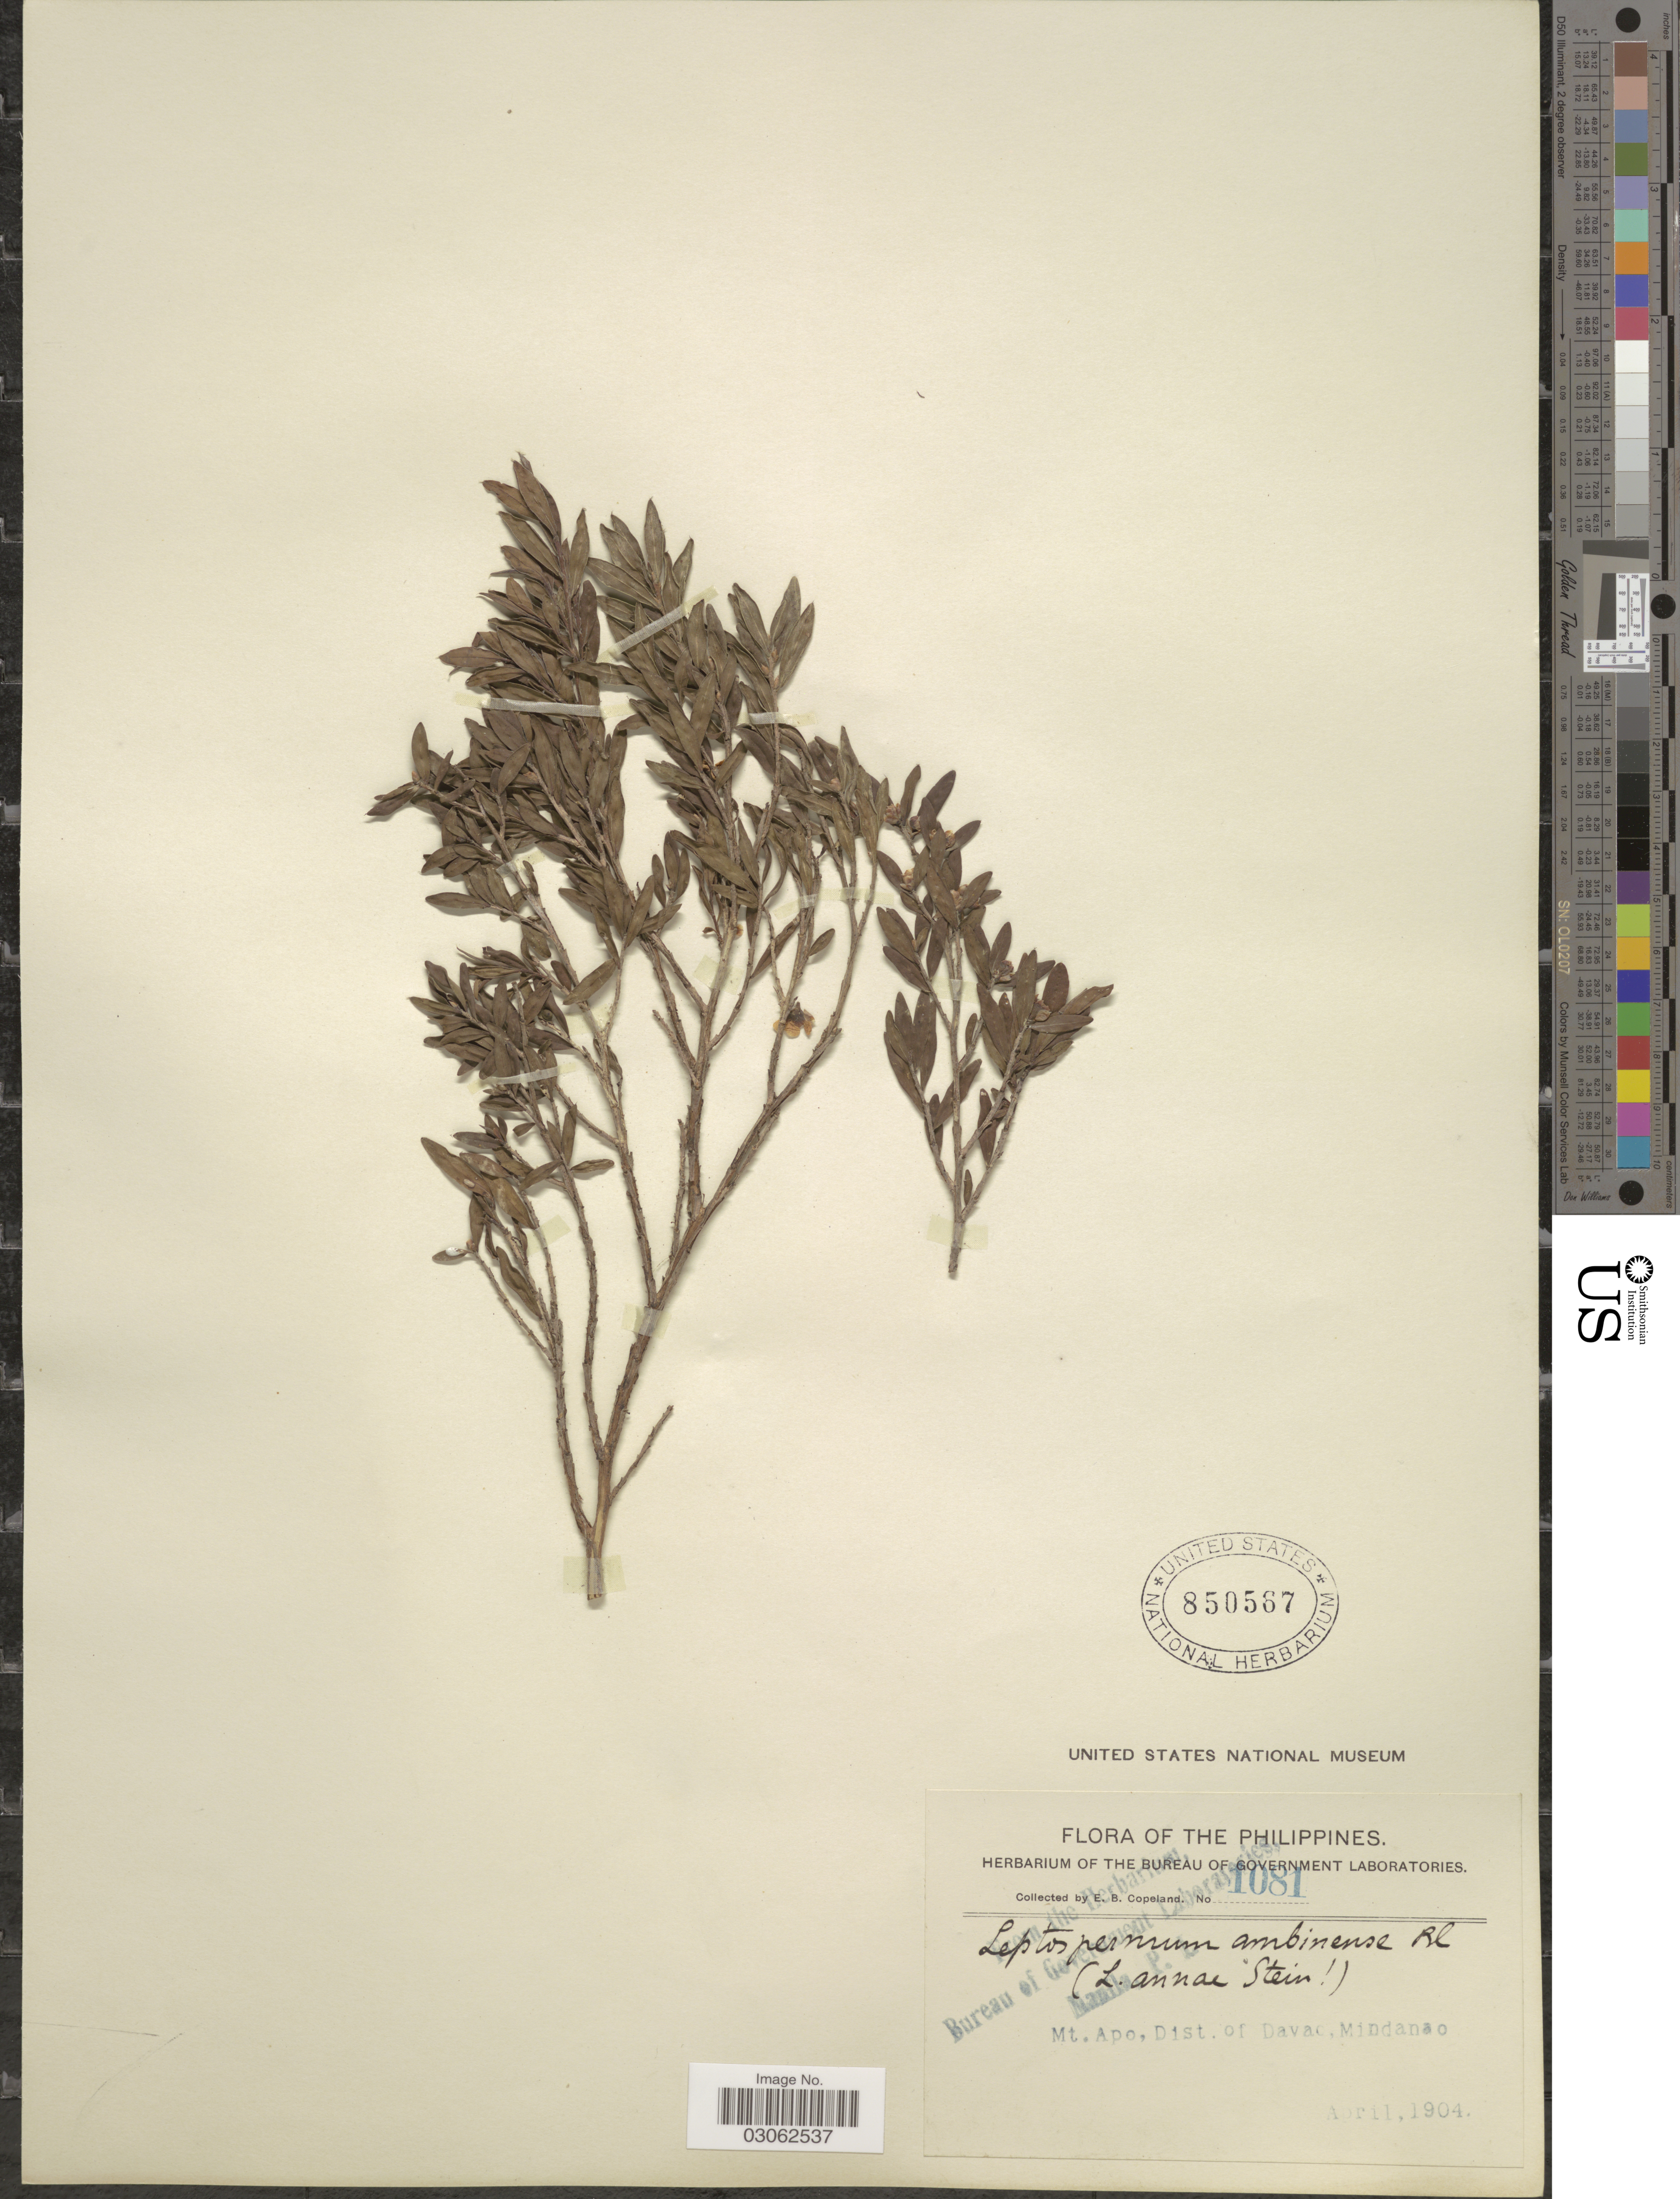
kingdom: Plantae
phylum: Tracheophyta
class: Magnoliopsida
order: Myrtales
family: Myrtaceae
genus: Leptospermum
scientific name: Leptospermum javanicum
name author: Blume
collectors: E. B. Copeland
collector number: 1081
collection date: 1904-04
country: Philippines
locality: Mt. Apo, Dist. of Davao, Mindanao.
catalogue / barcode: US 850567